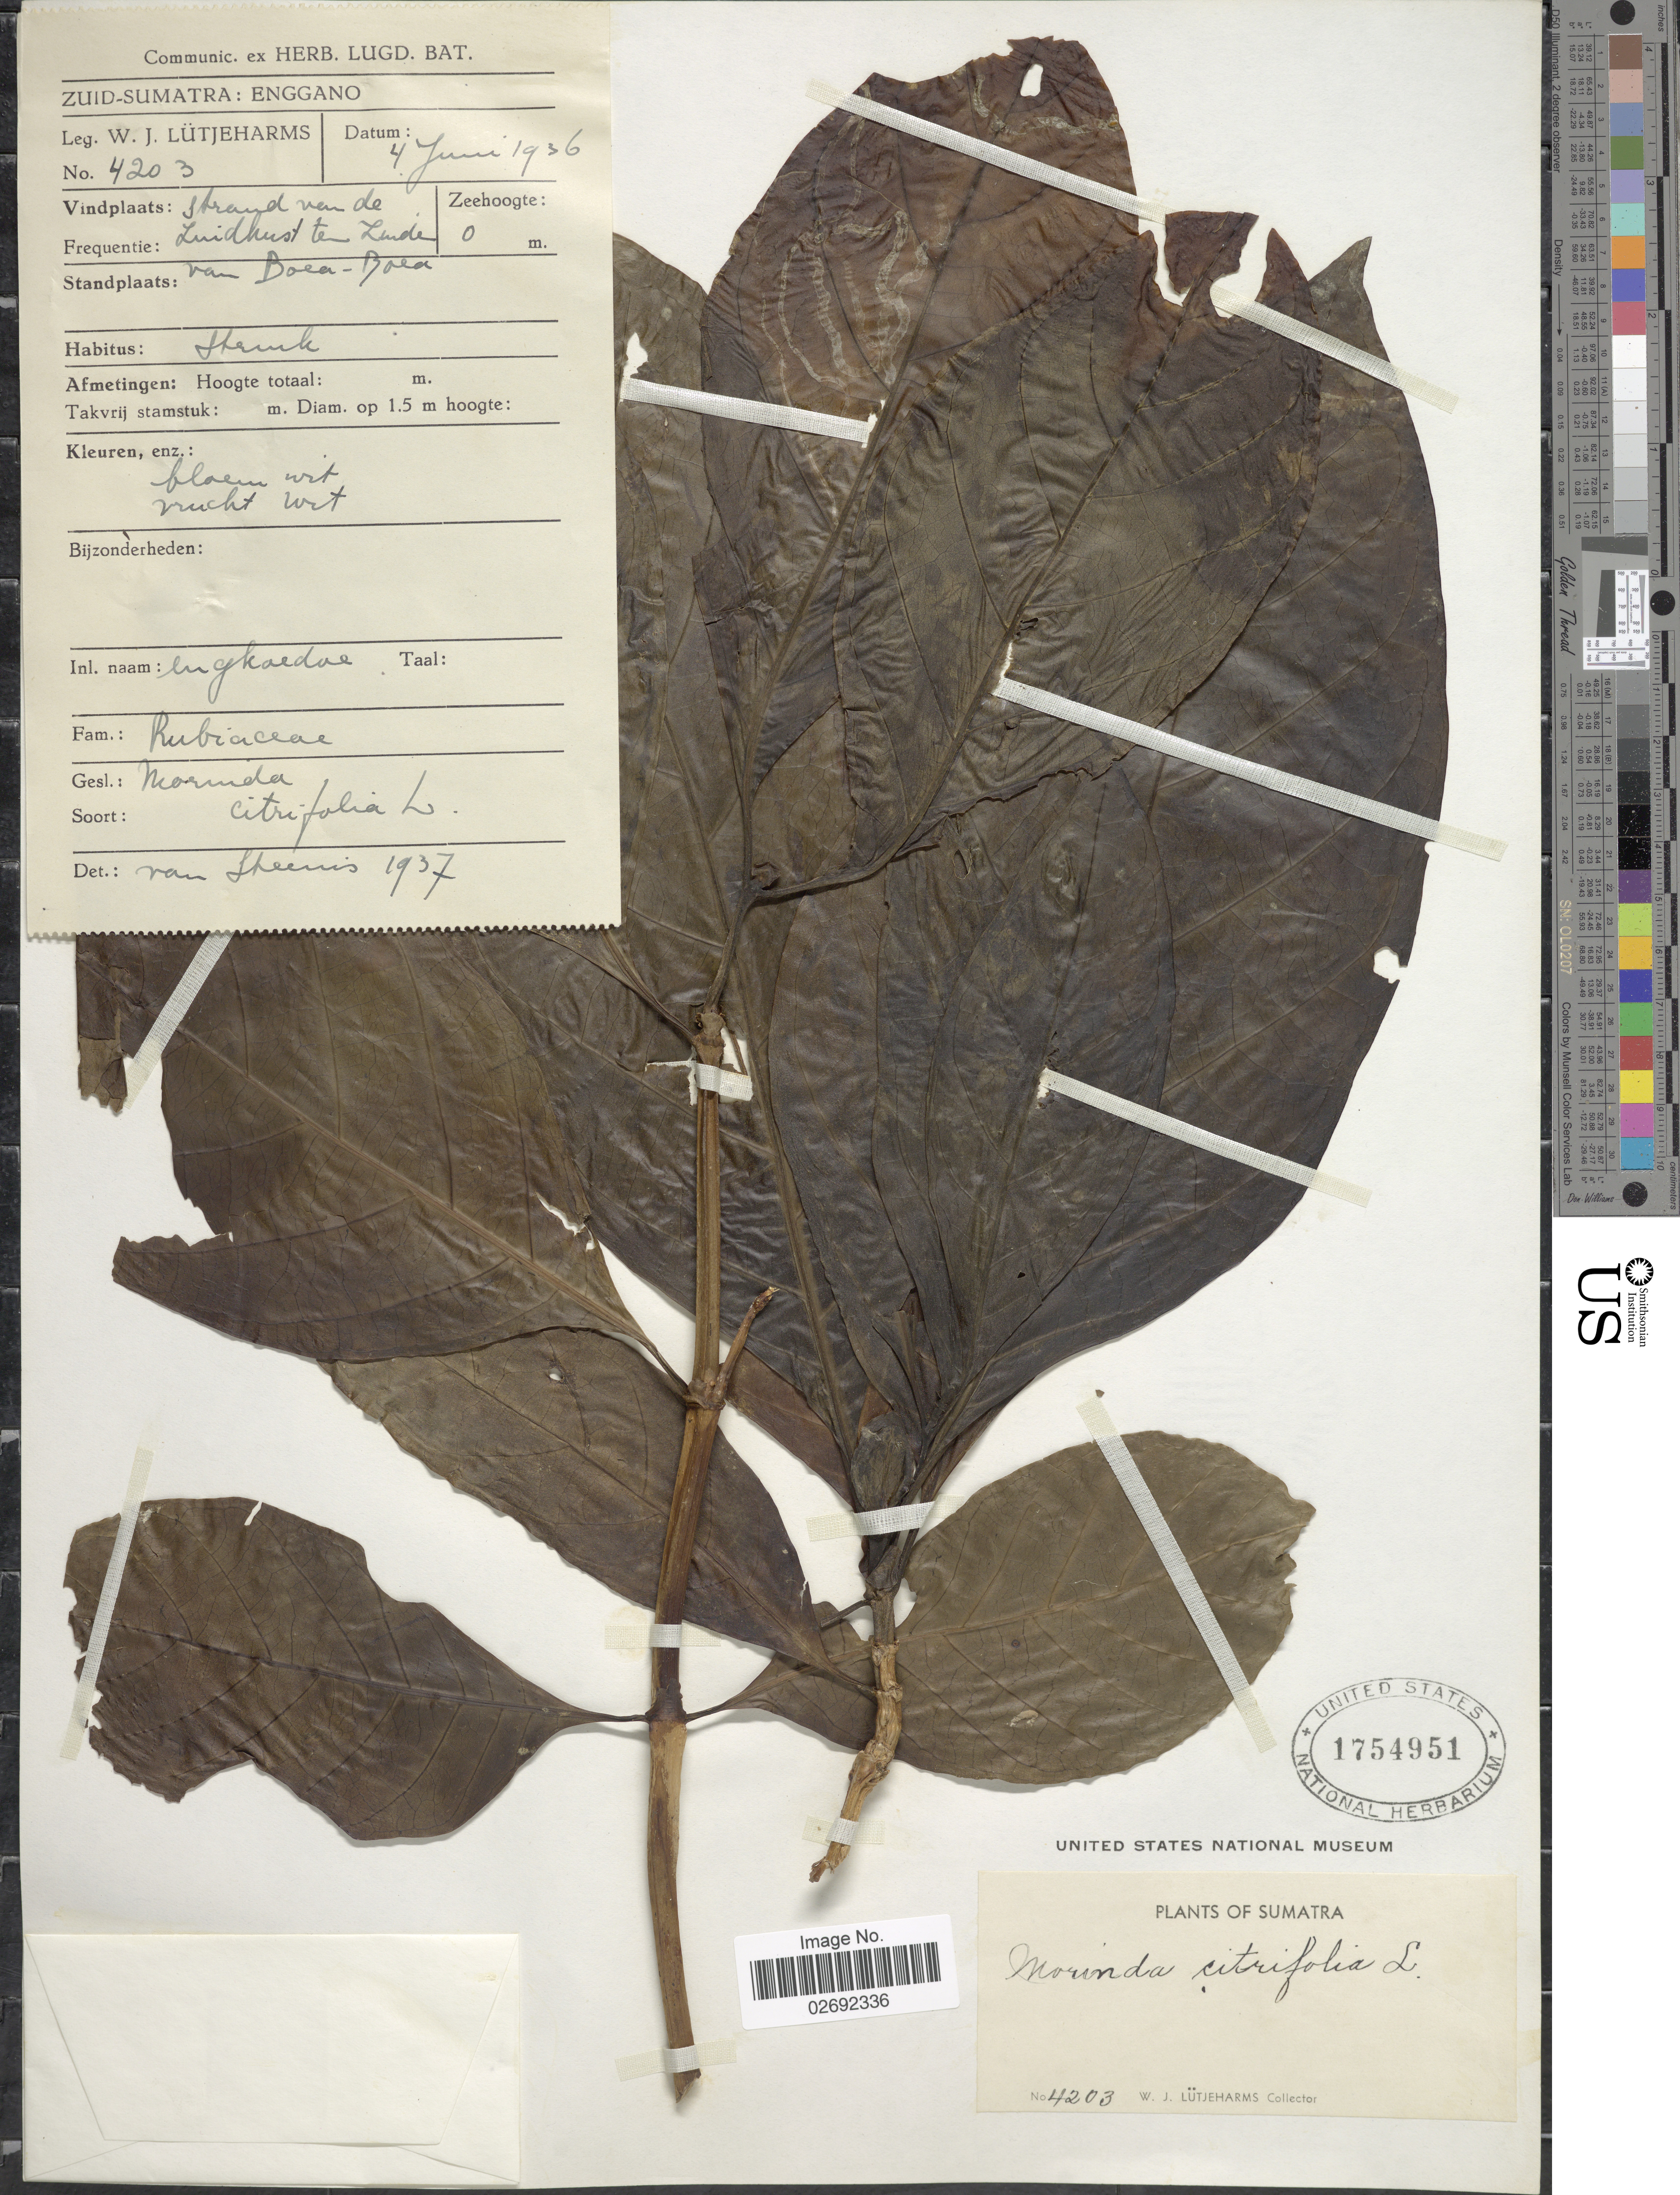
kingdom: Plantae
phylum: Tracheophyta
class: Magnoliopsida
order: Gentianales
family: Rubiaceae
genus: Morinda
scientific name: Morinda citrifolia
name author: L.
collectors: W. Lütjeharms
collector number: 4203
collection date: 1936-06-04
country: Indonesia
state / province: Sumatra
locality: Zuid-Sumatra: Enggano. Strand van de Zuidkust ten zuiden. Van Boea- Boea [interpreted]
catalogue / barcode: US 1754951